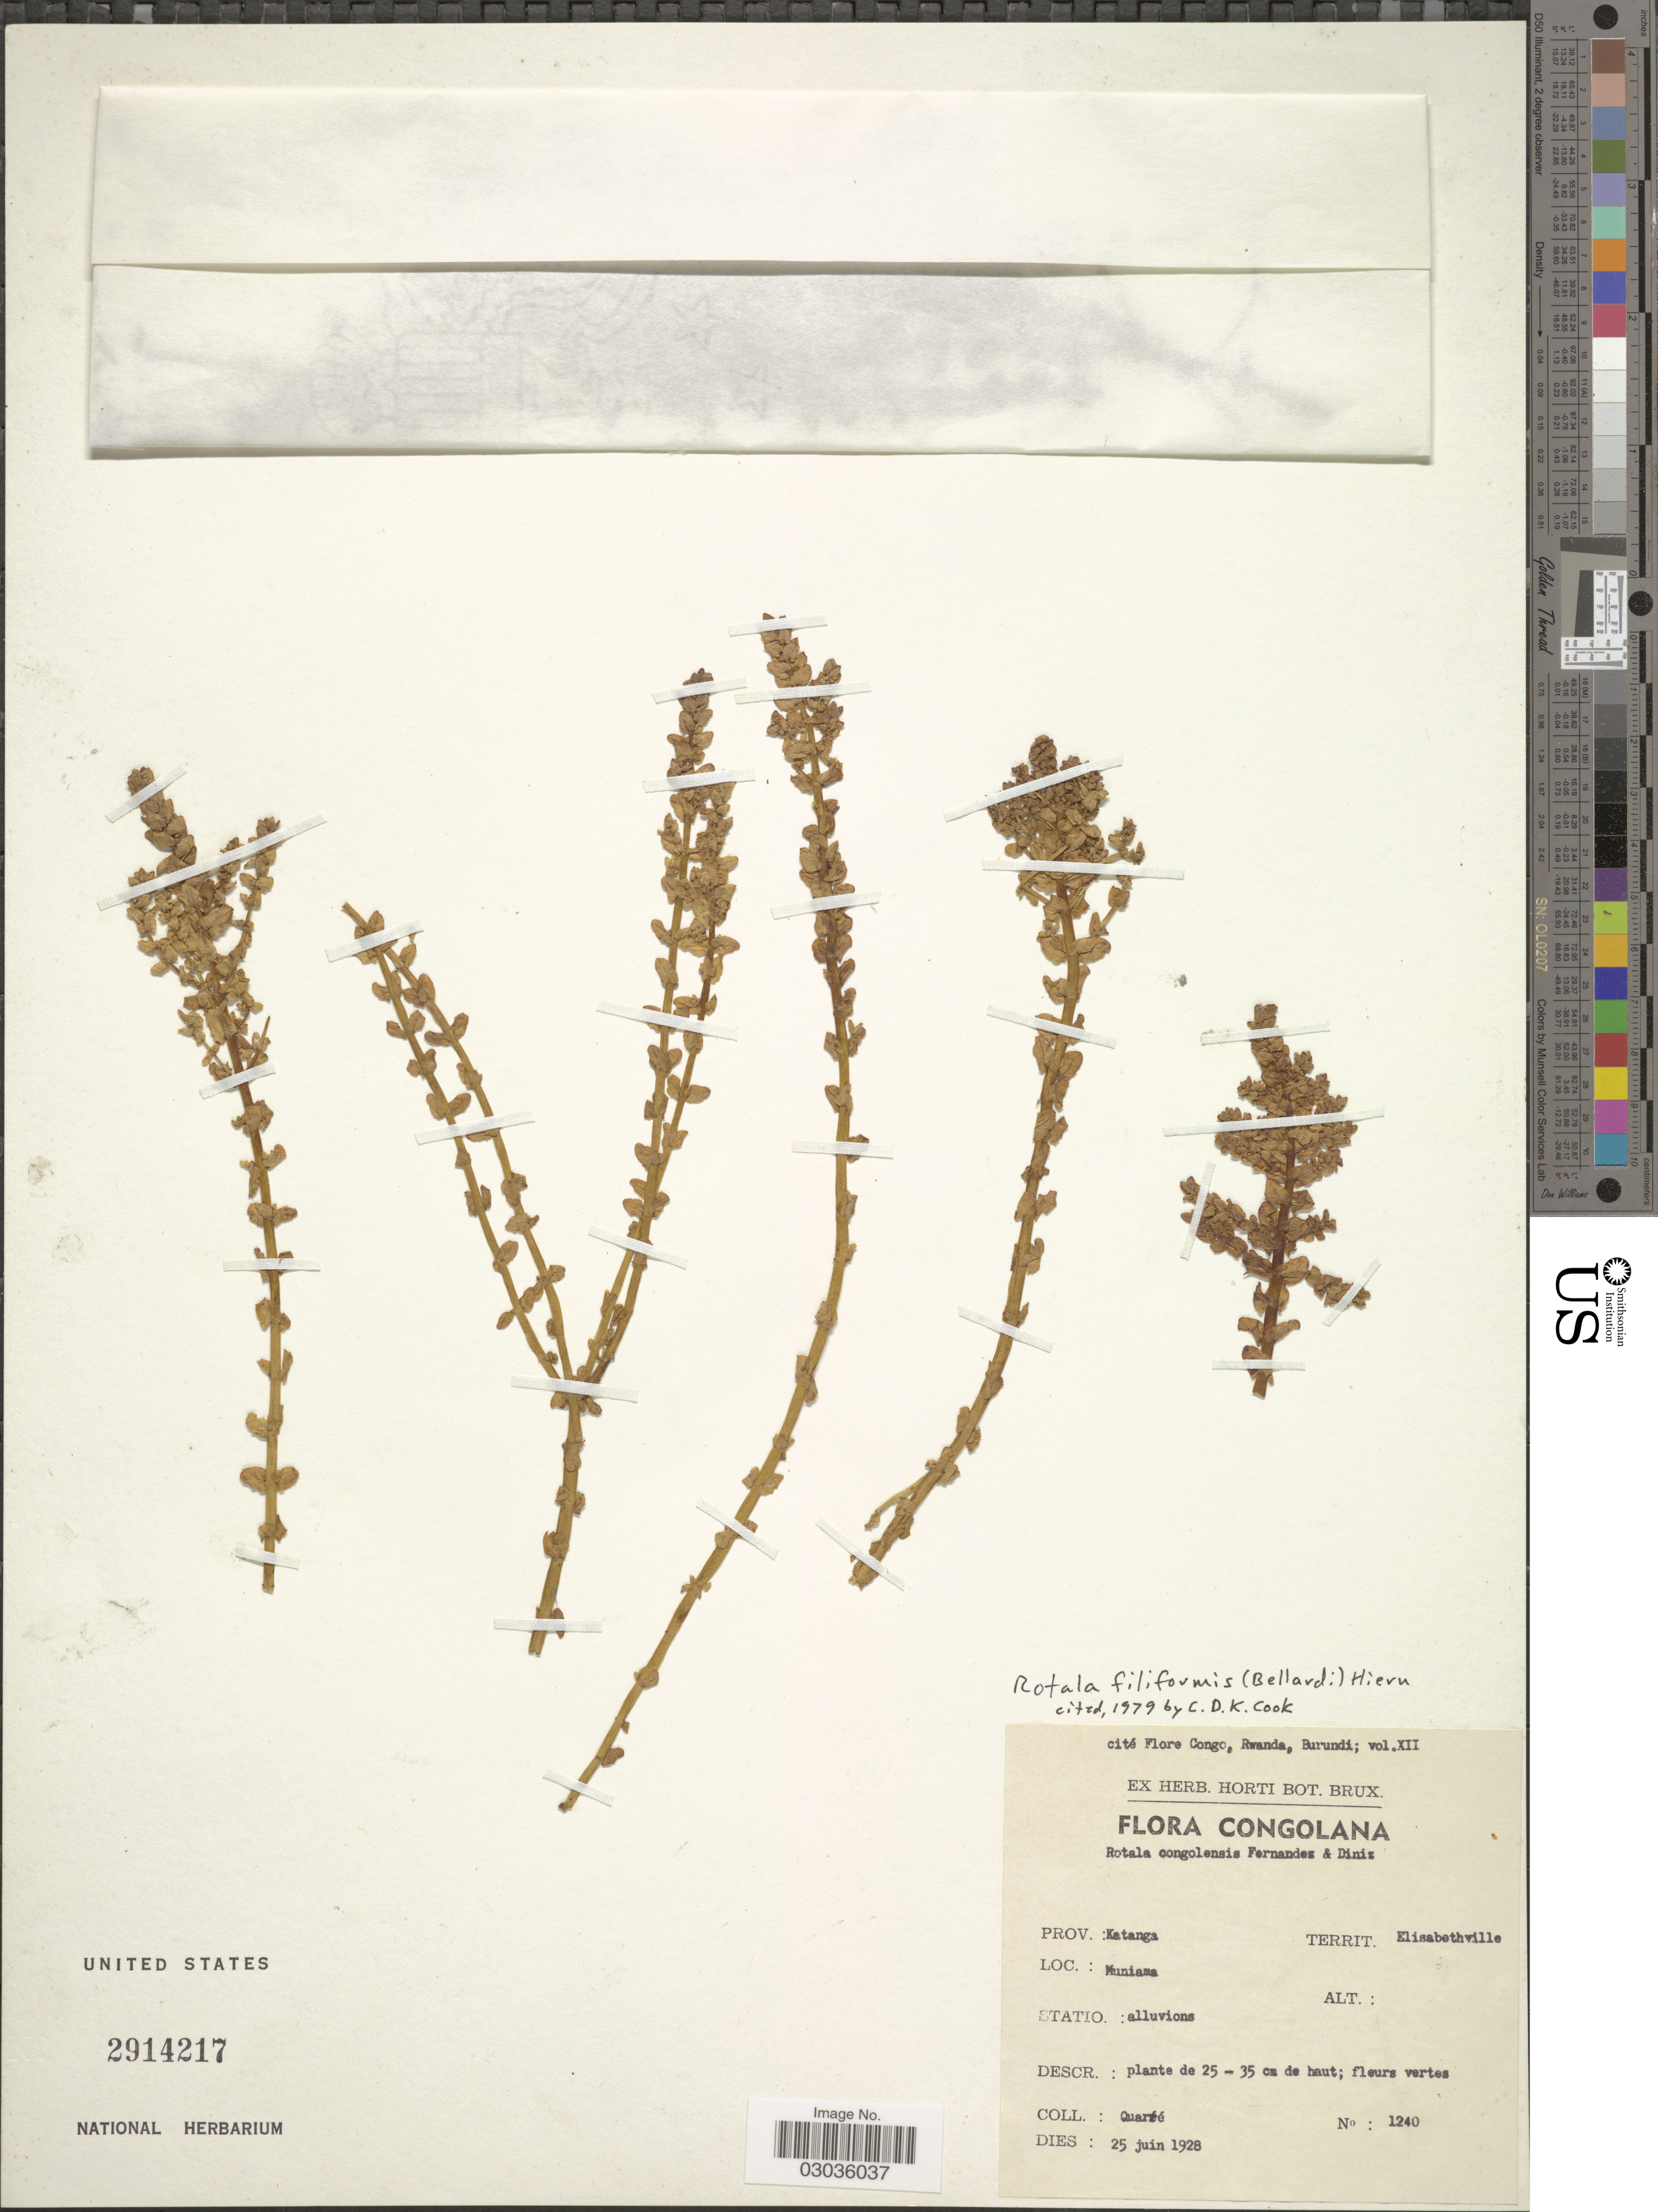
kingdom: Plantae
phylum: Tracheophyta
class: Magnoliopsida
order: Myrtales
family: Lythraceae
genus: Rotala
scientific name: Rotala filiformis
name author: (Bellardi) Hiern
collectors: -. Quarre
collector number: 1240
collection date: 1928-06-25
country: Congo, Democratic Republic of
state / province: Haut-Katanga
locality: Territ. Elisabethville, Muniama.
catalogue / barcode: US 2914217